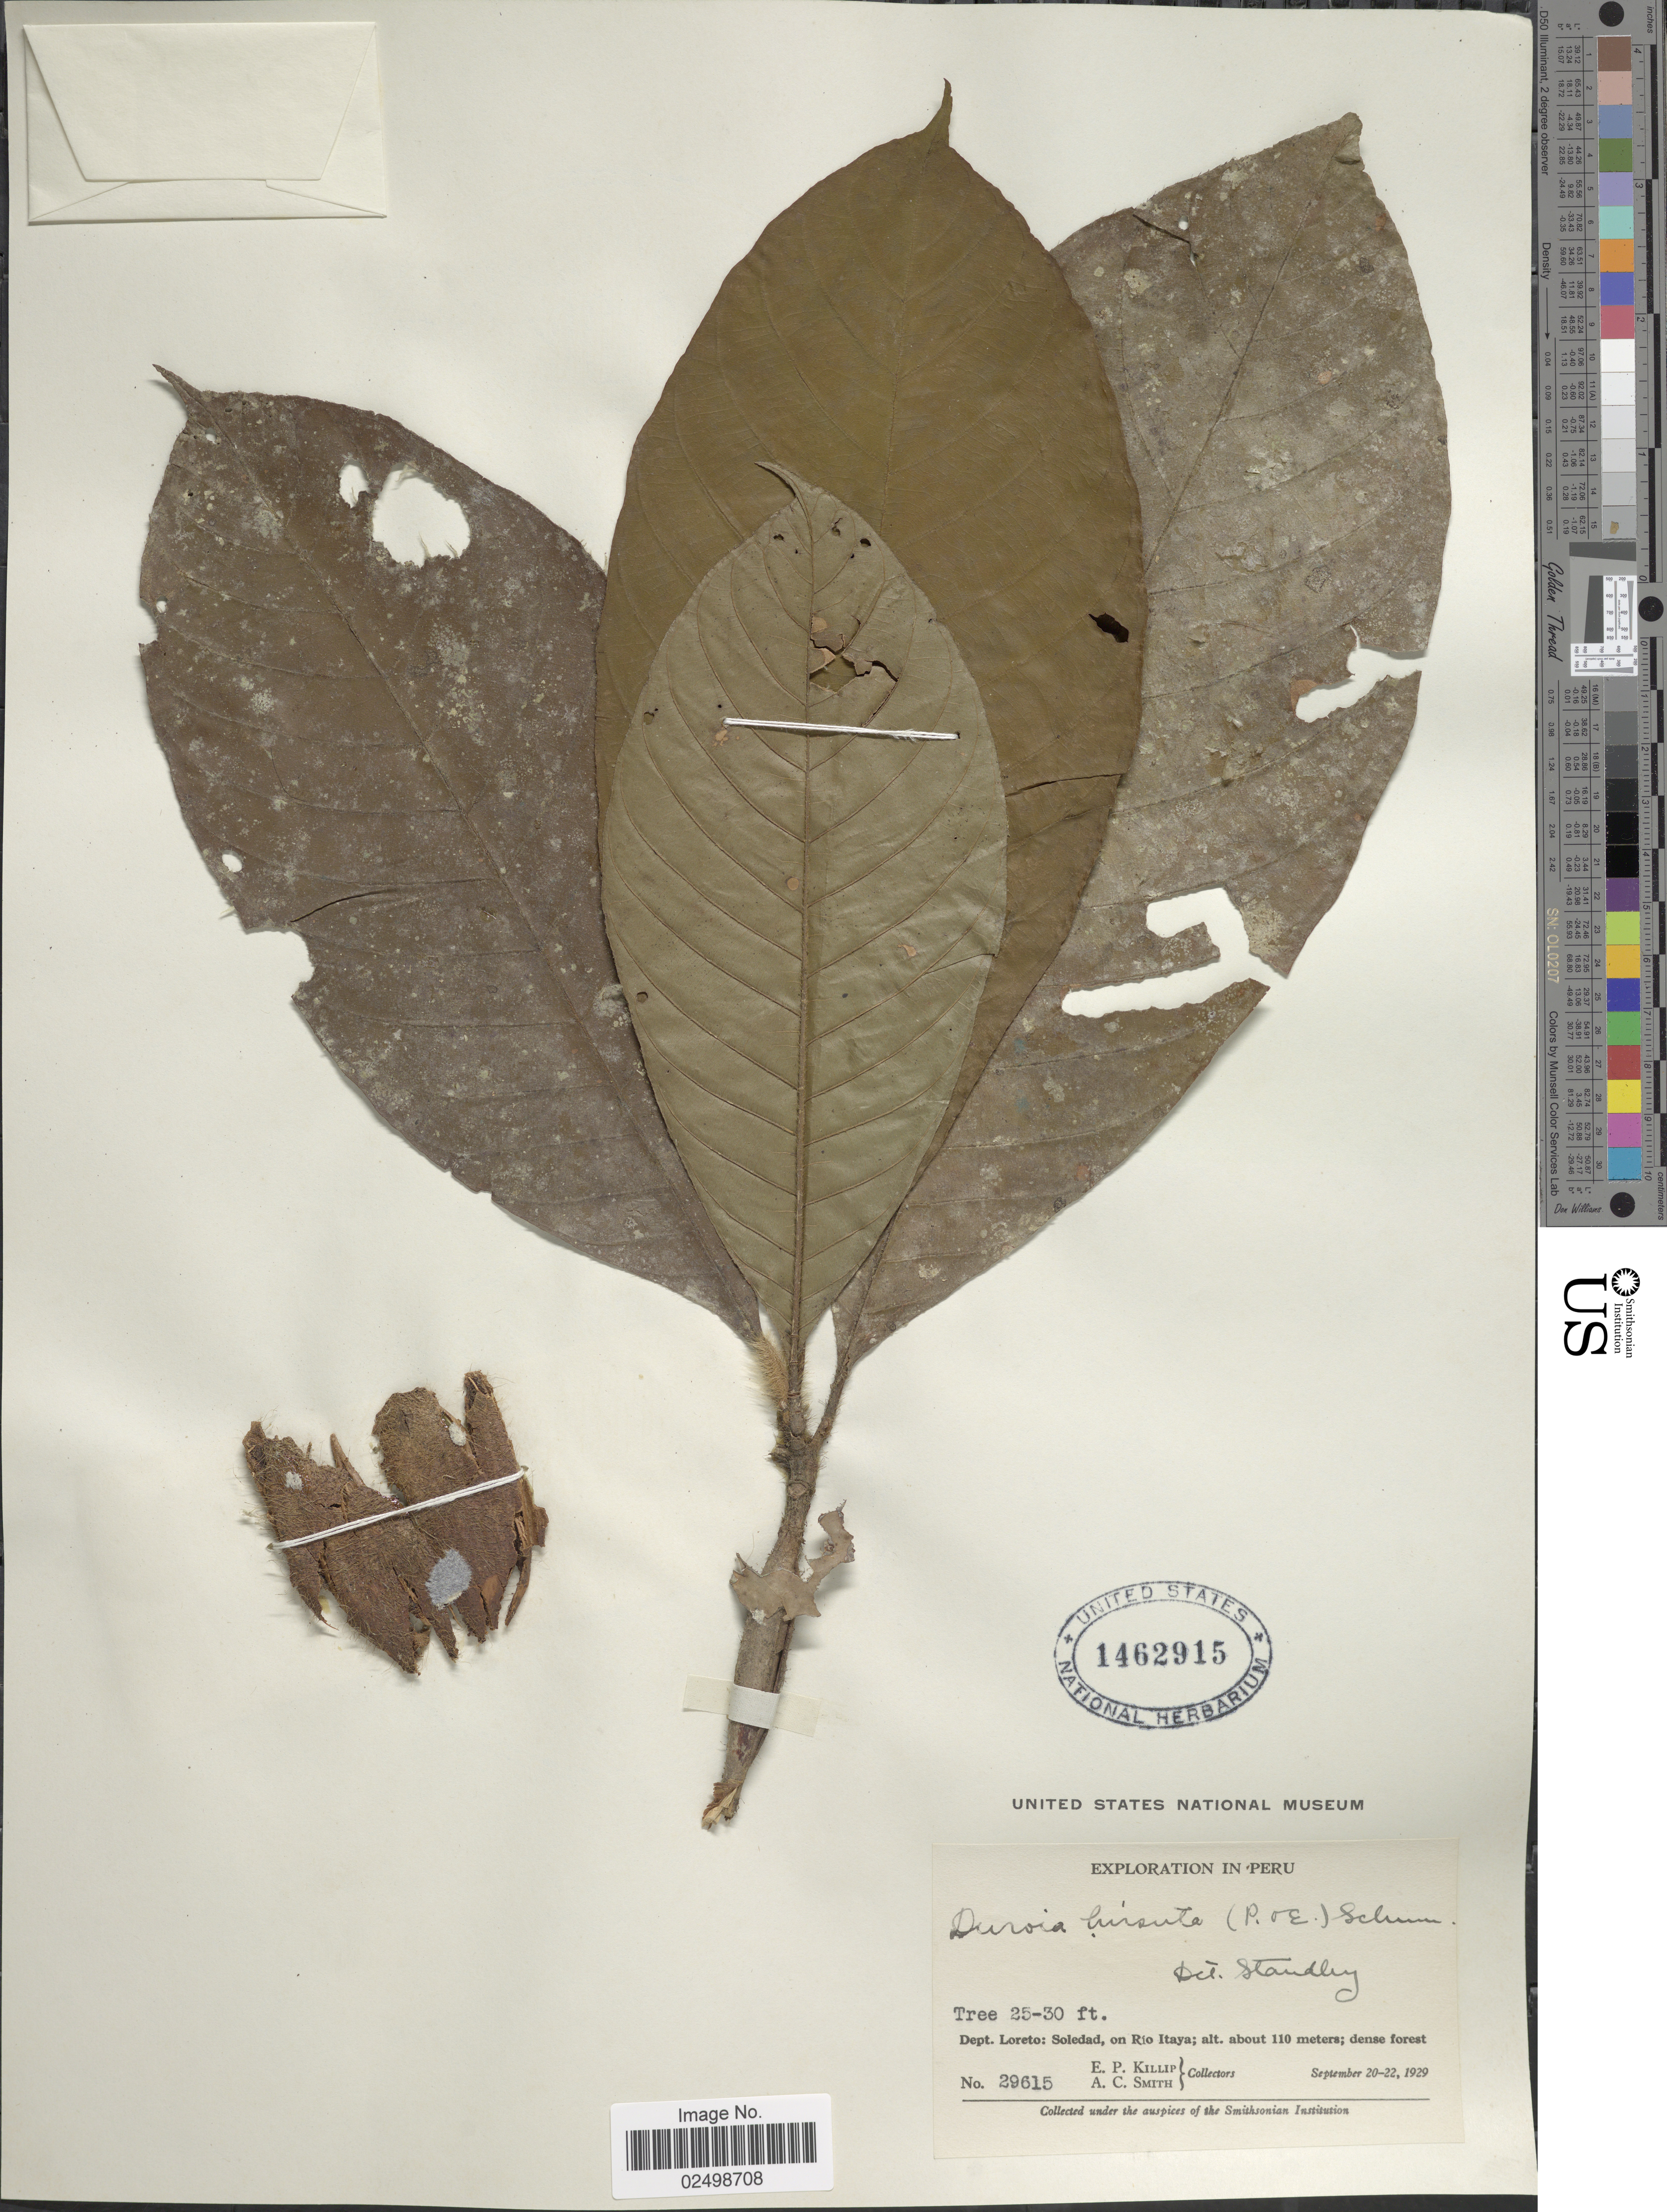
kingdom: Plantae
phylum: Tracheophyta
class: Magnoliopsida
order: Gentianales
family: Rubiaceae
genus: Duroia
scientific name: Duroia hirsuta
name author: (Poepp.) K. Schum.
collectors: E. P. Killip & A. C. Smith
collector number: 29615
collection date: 1929-09-20/1929-09-22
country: Peru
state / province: Loreto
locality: Soledad, on Rio Itaya.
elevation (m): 110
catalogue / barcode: US 1462915